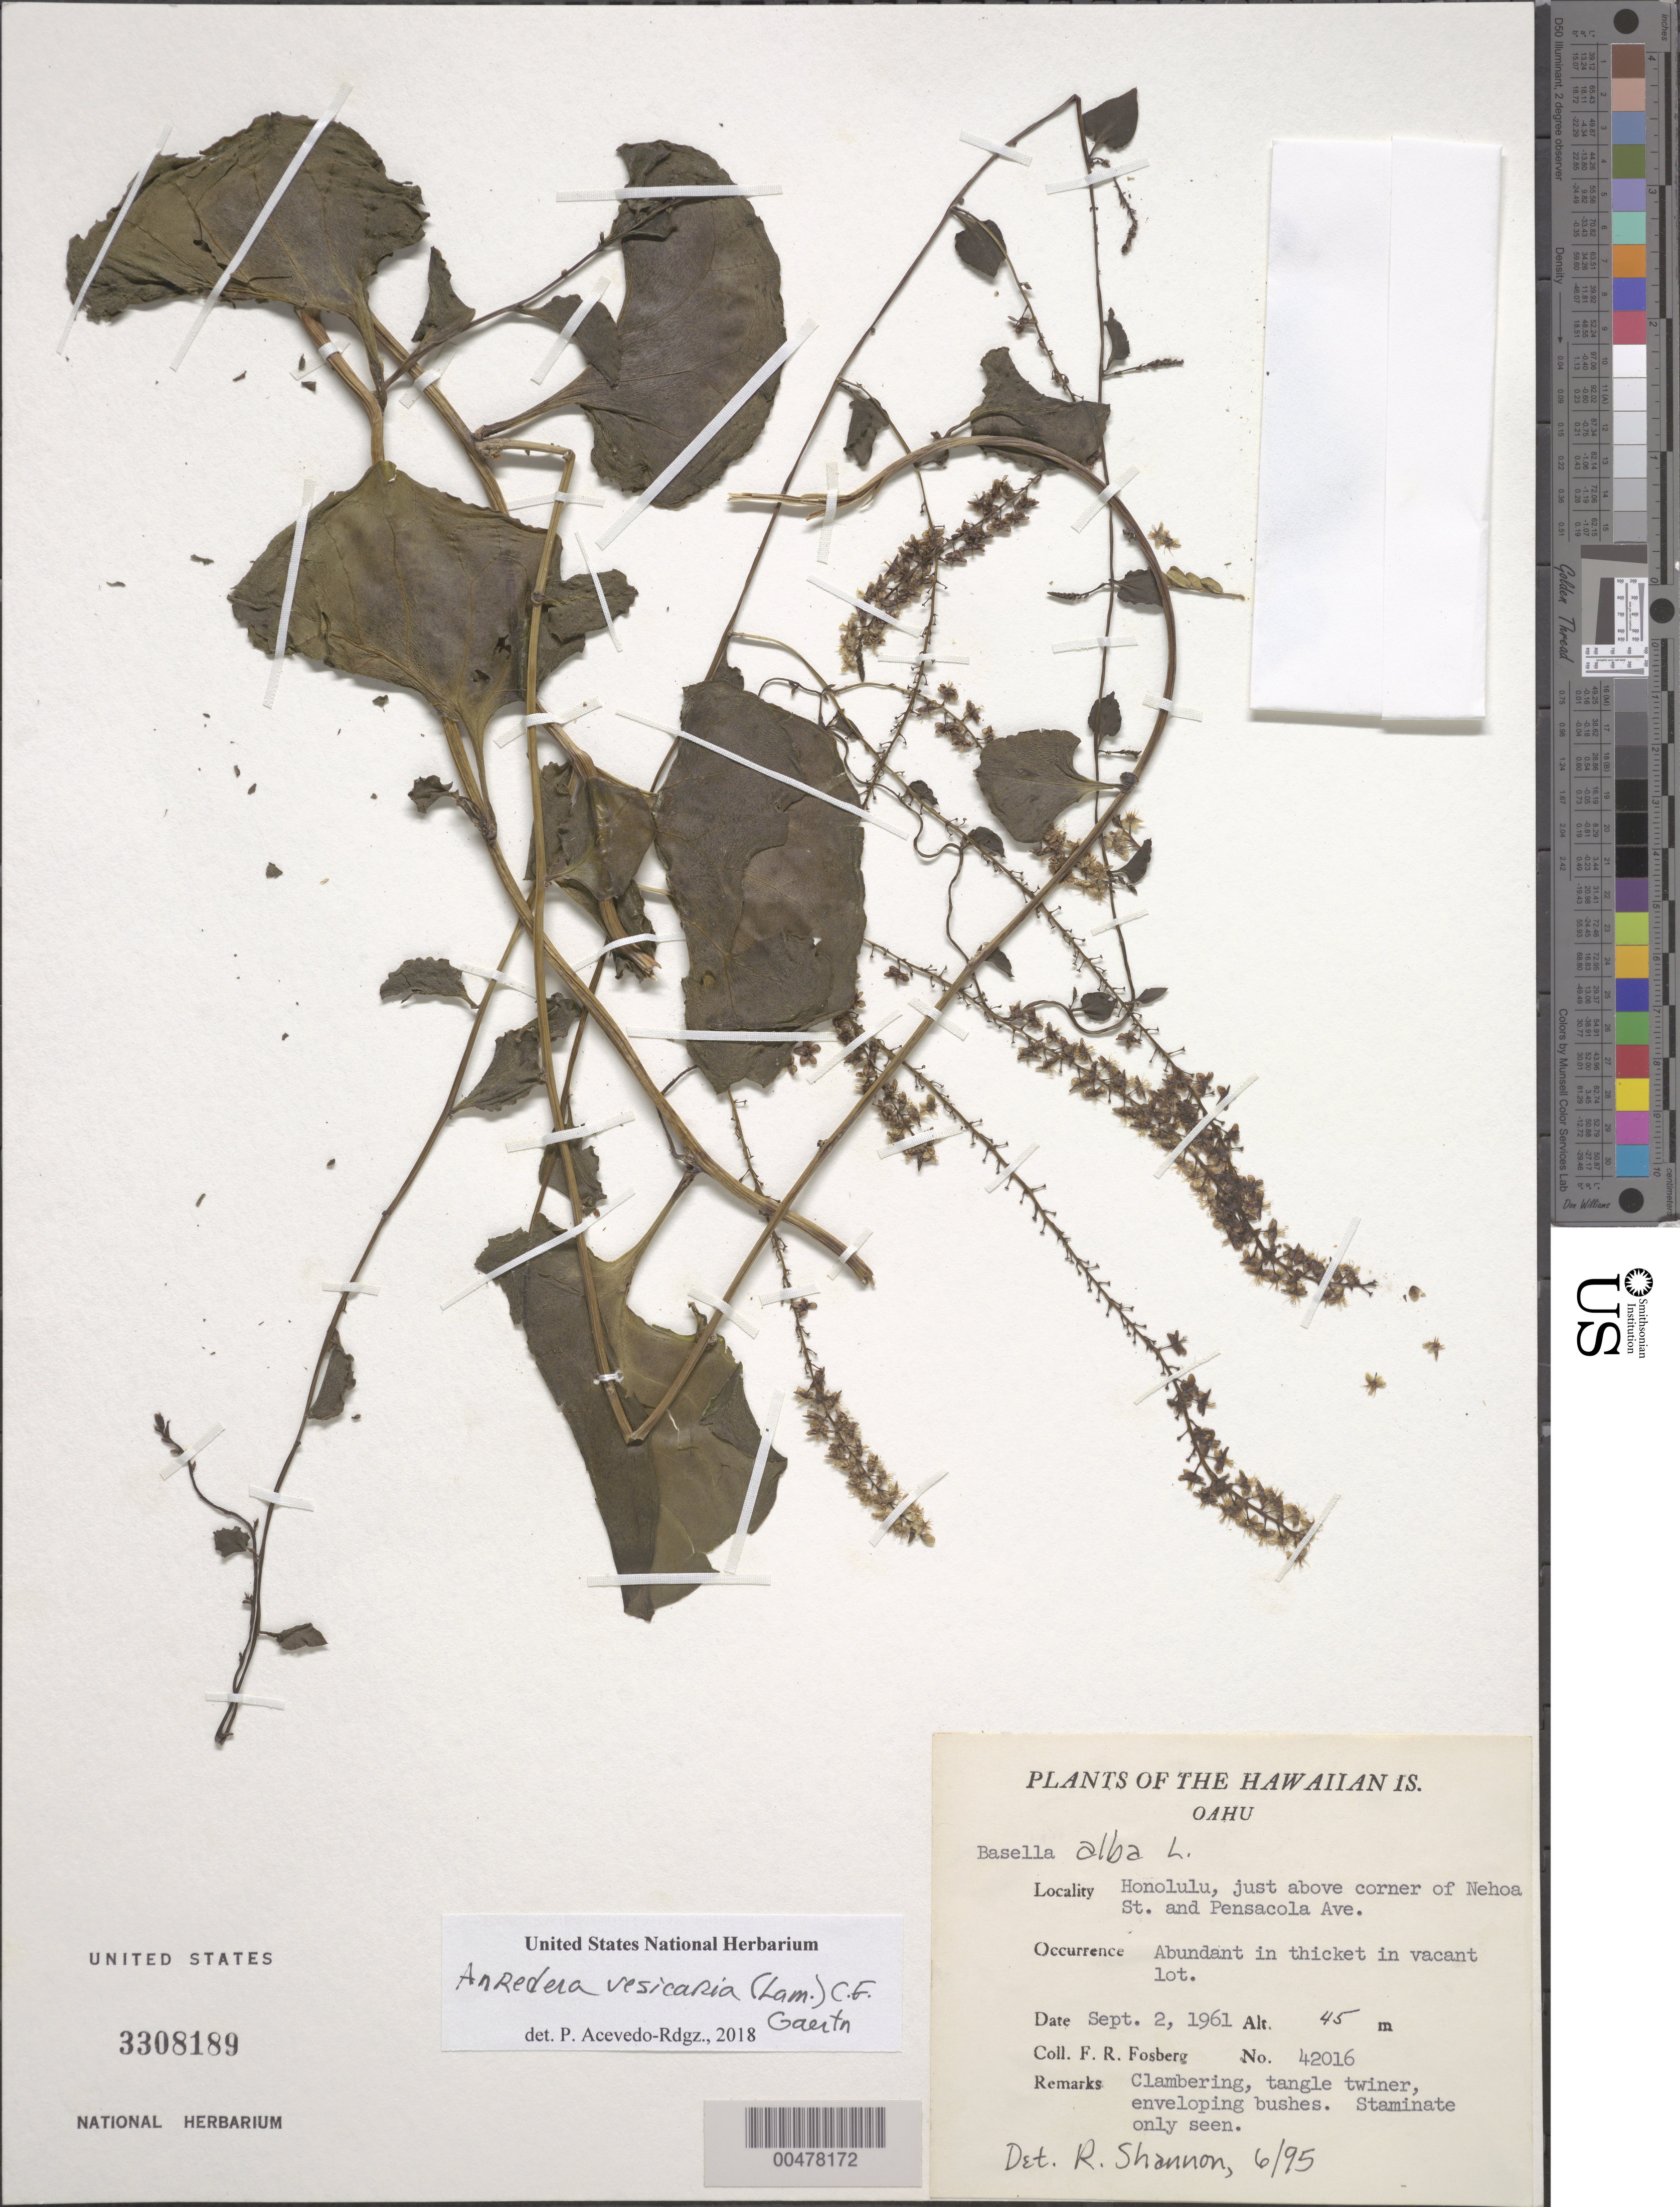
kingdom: Plantae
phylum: Tracheophyta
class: Magnoliopsida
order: Caryophyllales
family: Basellaceae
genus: Anredera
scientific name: Anredera vesicaria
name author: (Lam.) C.F. Gaertn.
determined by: Acevedo-Rodríguez, P., (BOT), Smithsonian Institution - National Museum of Natural History (UNITED STATES)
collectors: F. R. Fosberg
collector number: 42016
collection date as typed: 2 Sep 1961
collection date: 1961-09-02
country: United States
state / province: Hawaii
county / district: Honolulu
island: Oahu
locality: Honolulu, just above corner of Nehoa St and Pensacola Ave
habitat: Abundant in thicket in vacant lot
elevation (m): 45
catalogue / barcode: US 3308189